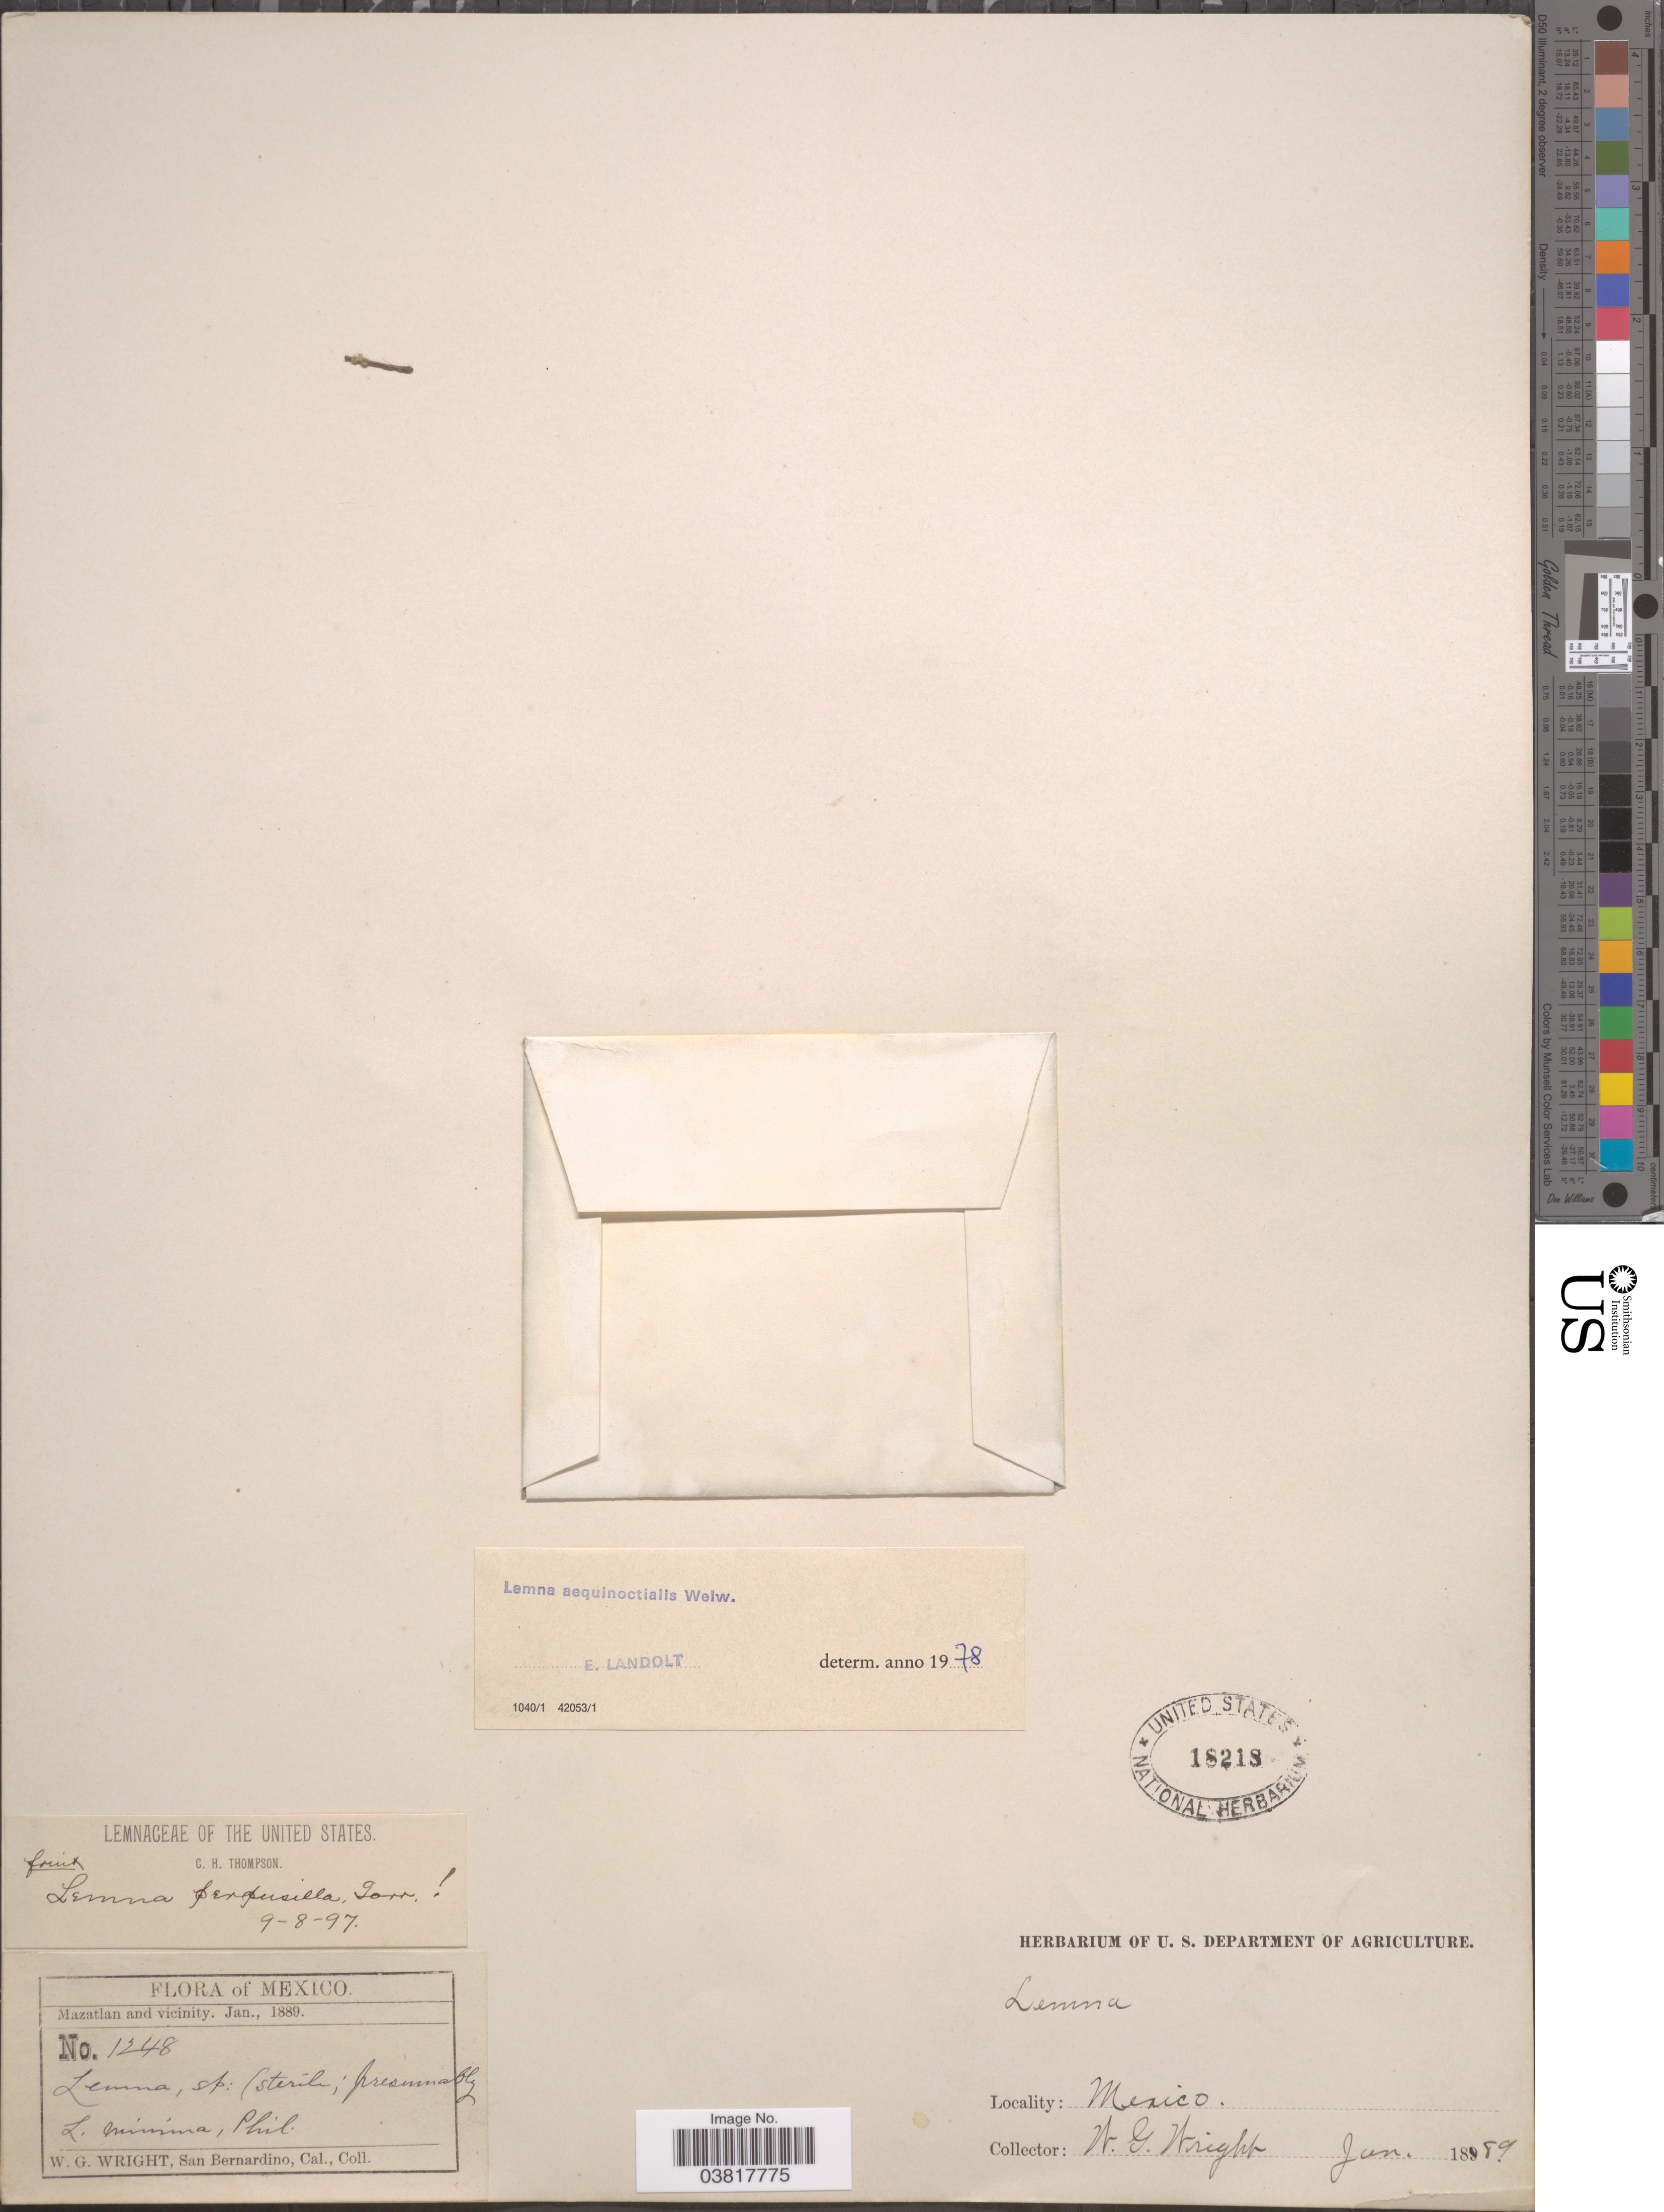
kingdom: Plantae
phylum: Tracheophyta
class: Liliopsida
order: Alismatales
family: Araceae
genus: Lemna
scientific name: Lemna aequinoctialis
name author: Welw.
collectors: W. G. Wright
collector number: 1248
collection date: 1889-06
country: Mexico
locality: Mazatlan and vicinity.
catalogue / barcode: US 18218